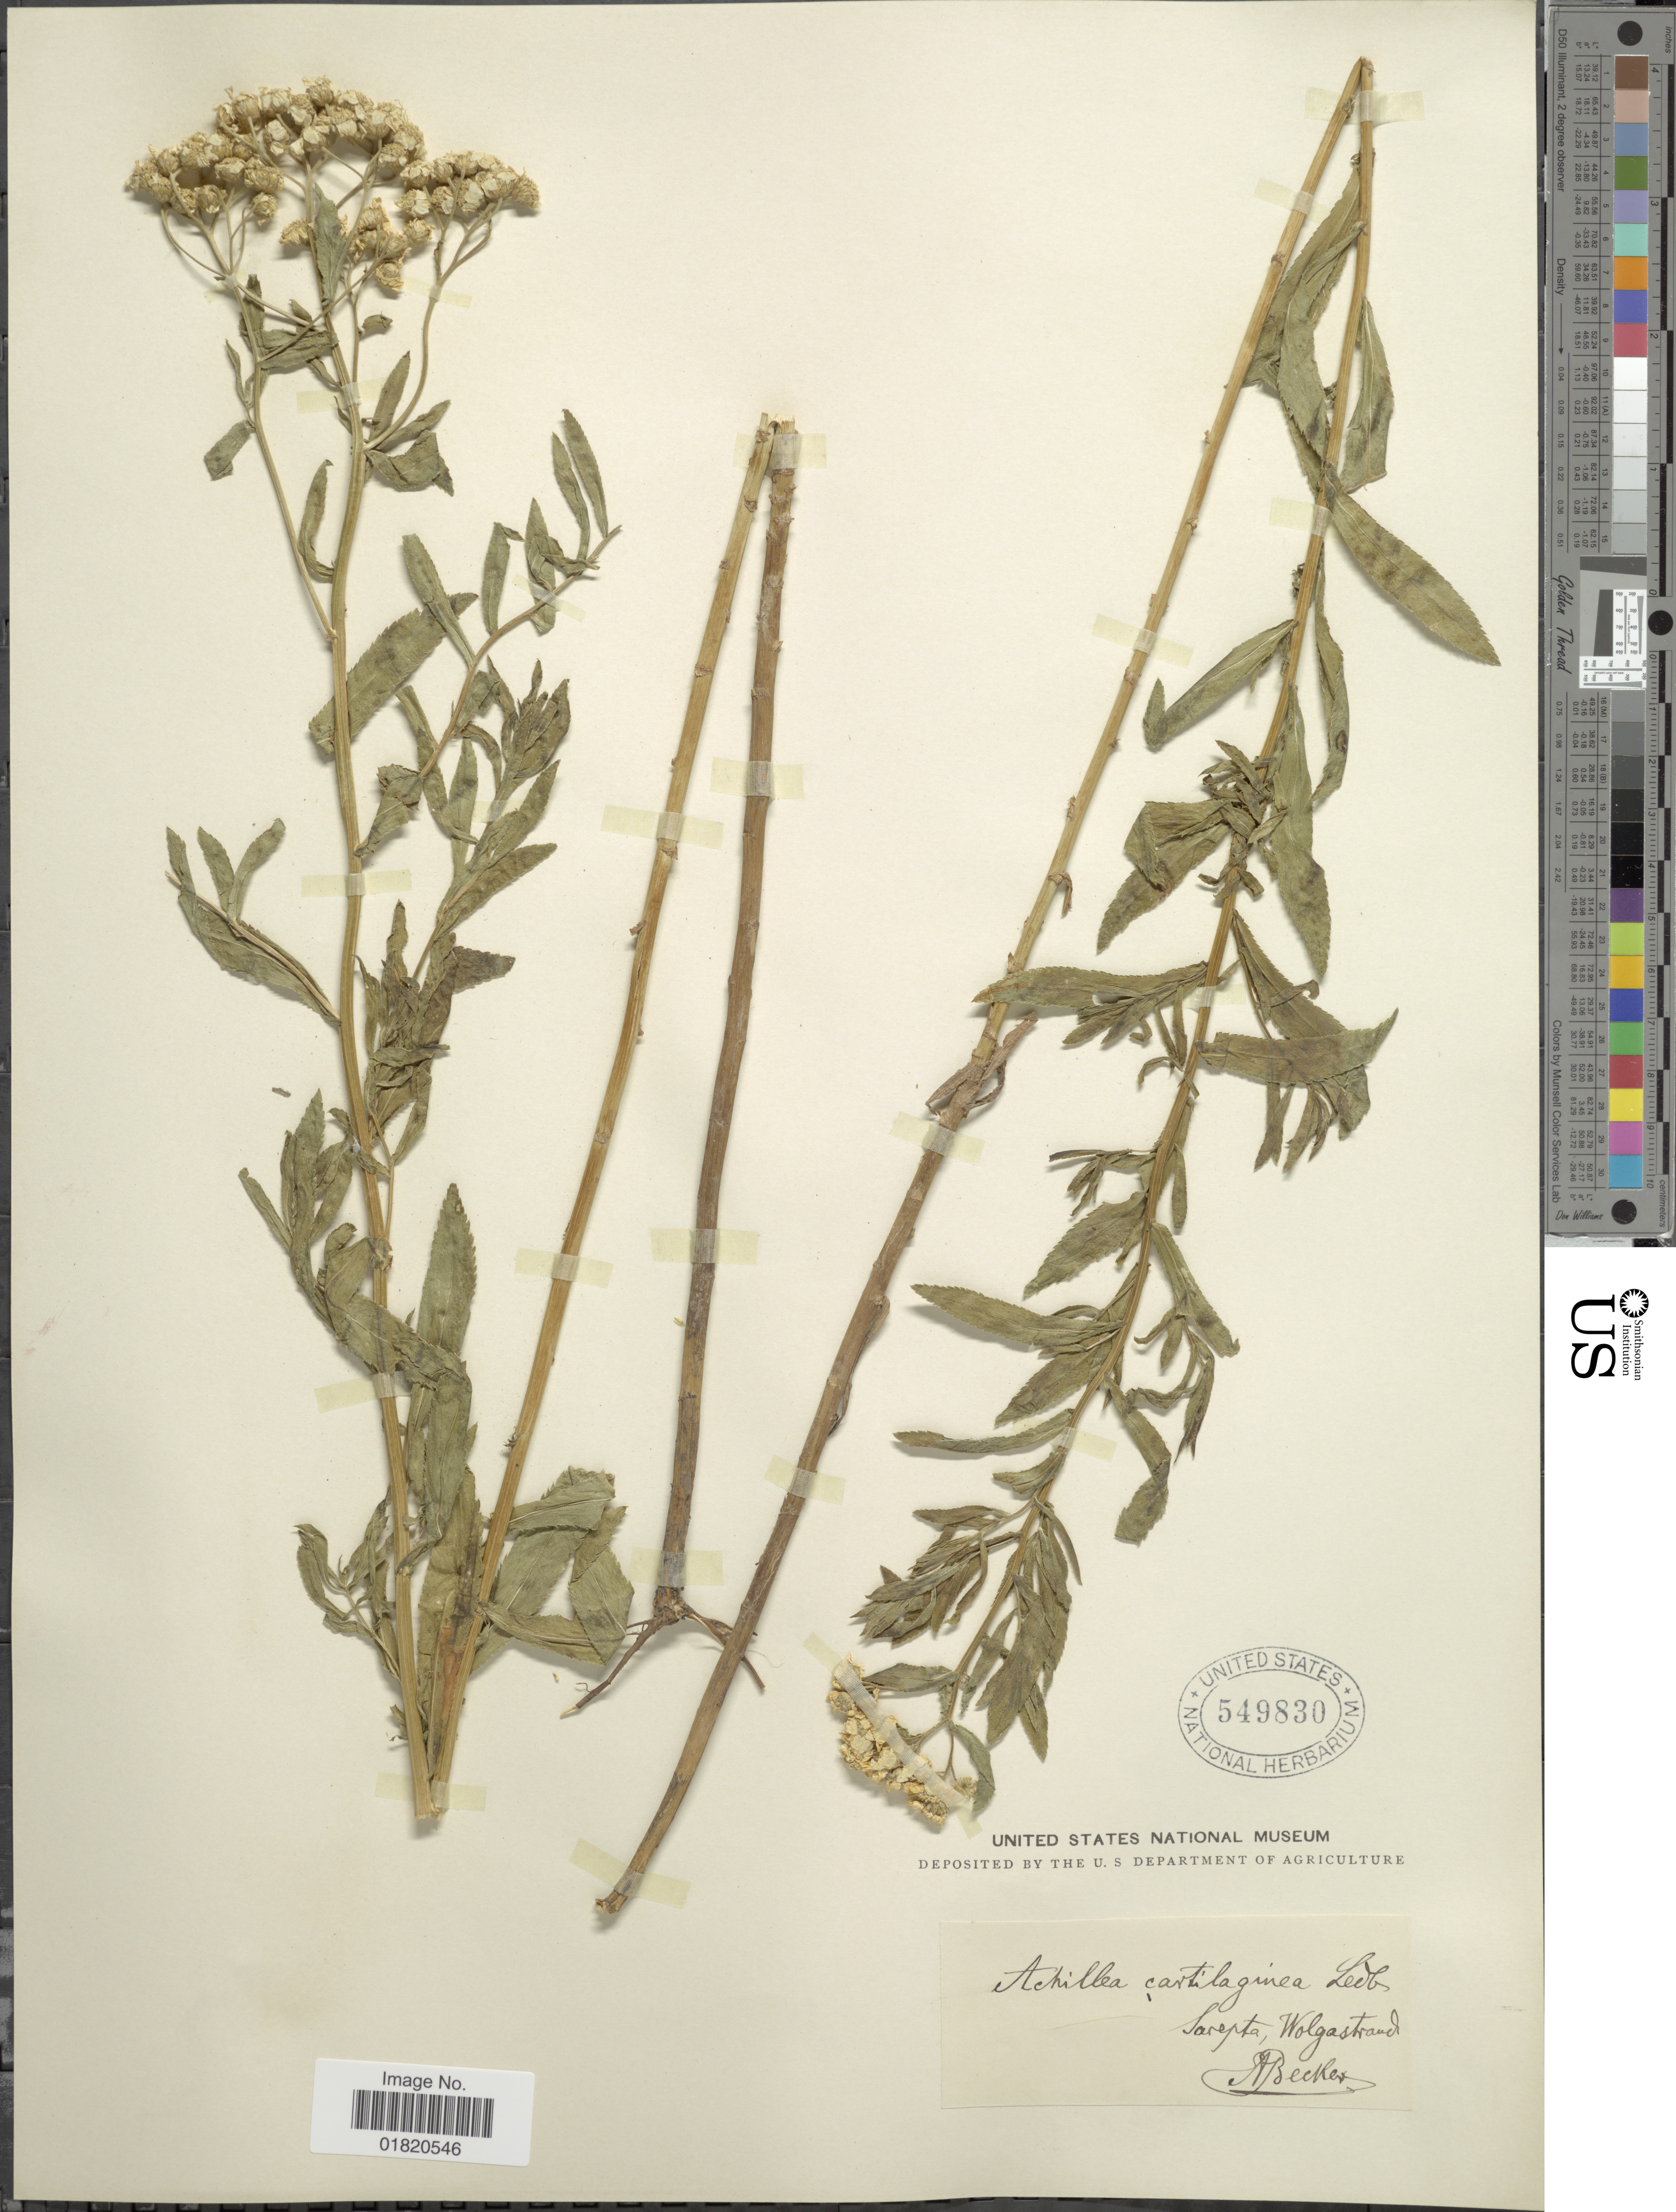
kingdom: Plantae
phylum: Tracheophyta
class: Magnoliopsida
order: Asterales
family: Asteraceae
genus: Achillea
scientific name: Achillea cartilaginea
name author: L.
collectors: -. Becker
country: Russian Federation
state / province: Volgograd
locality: Sarepta, Wolgastrand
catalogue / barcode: US 549830